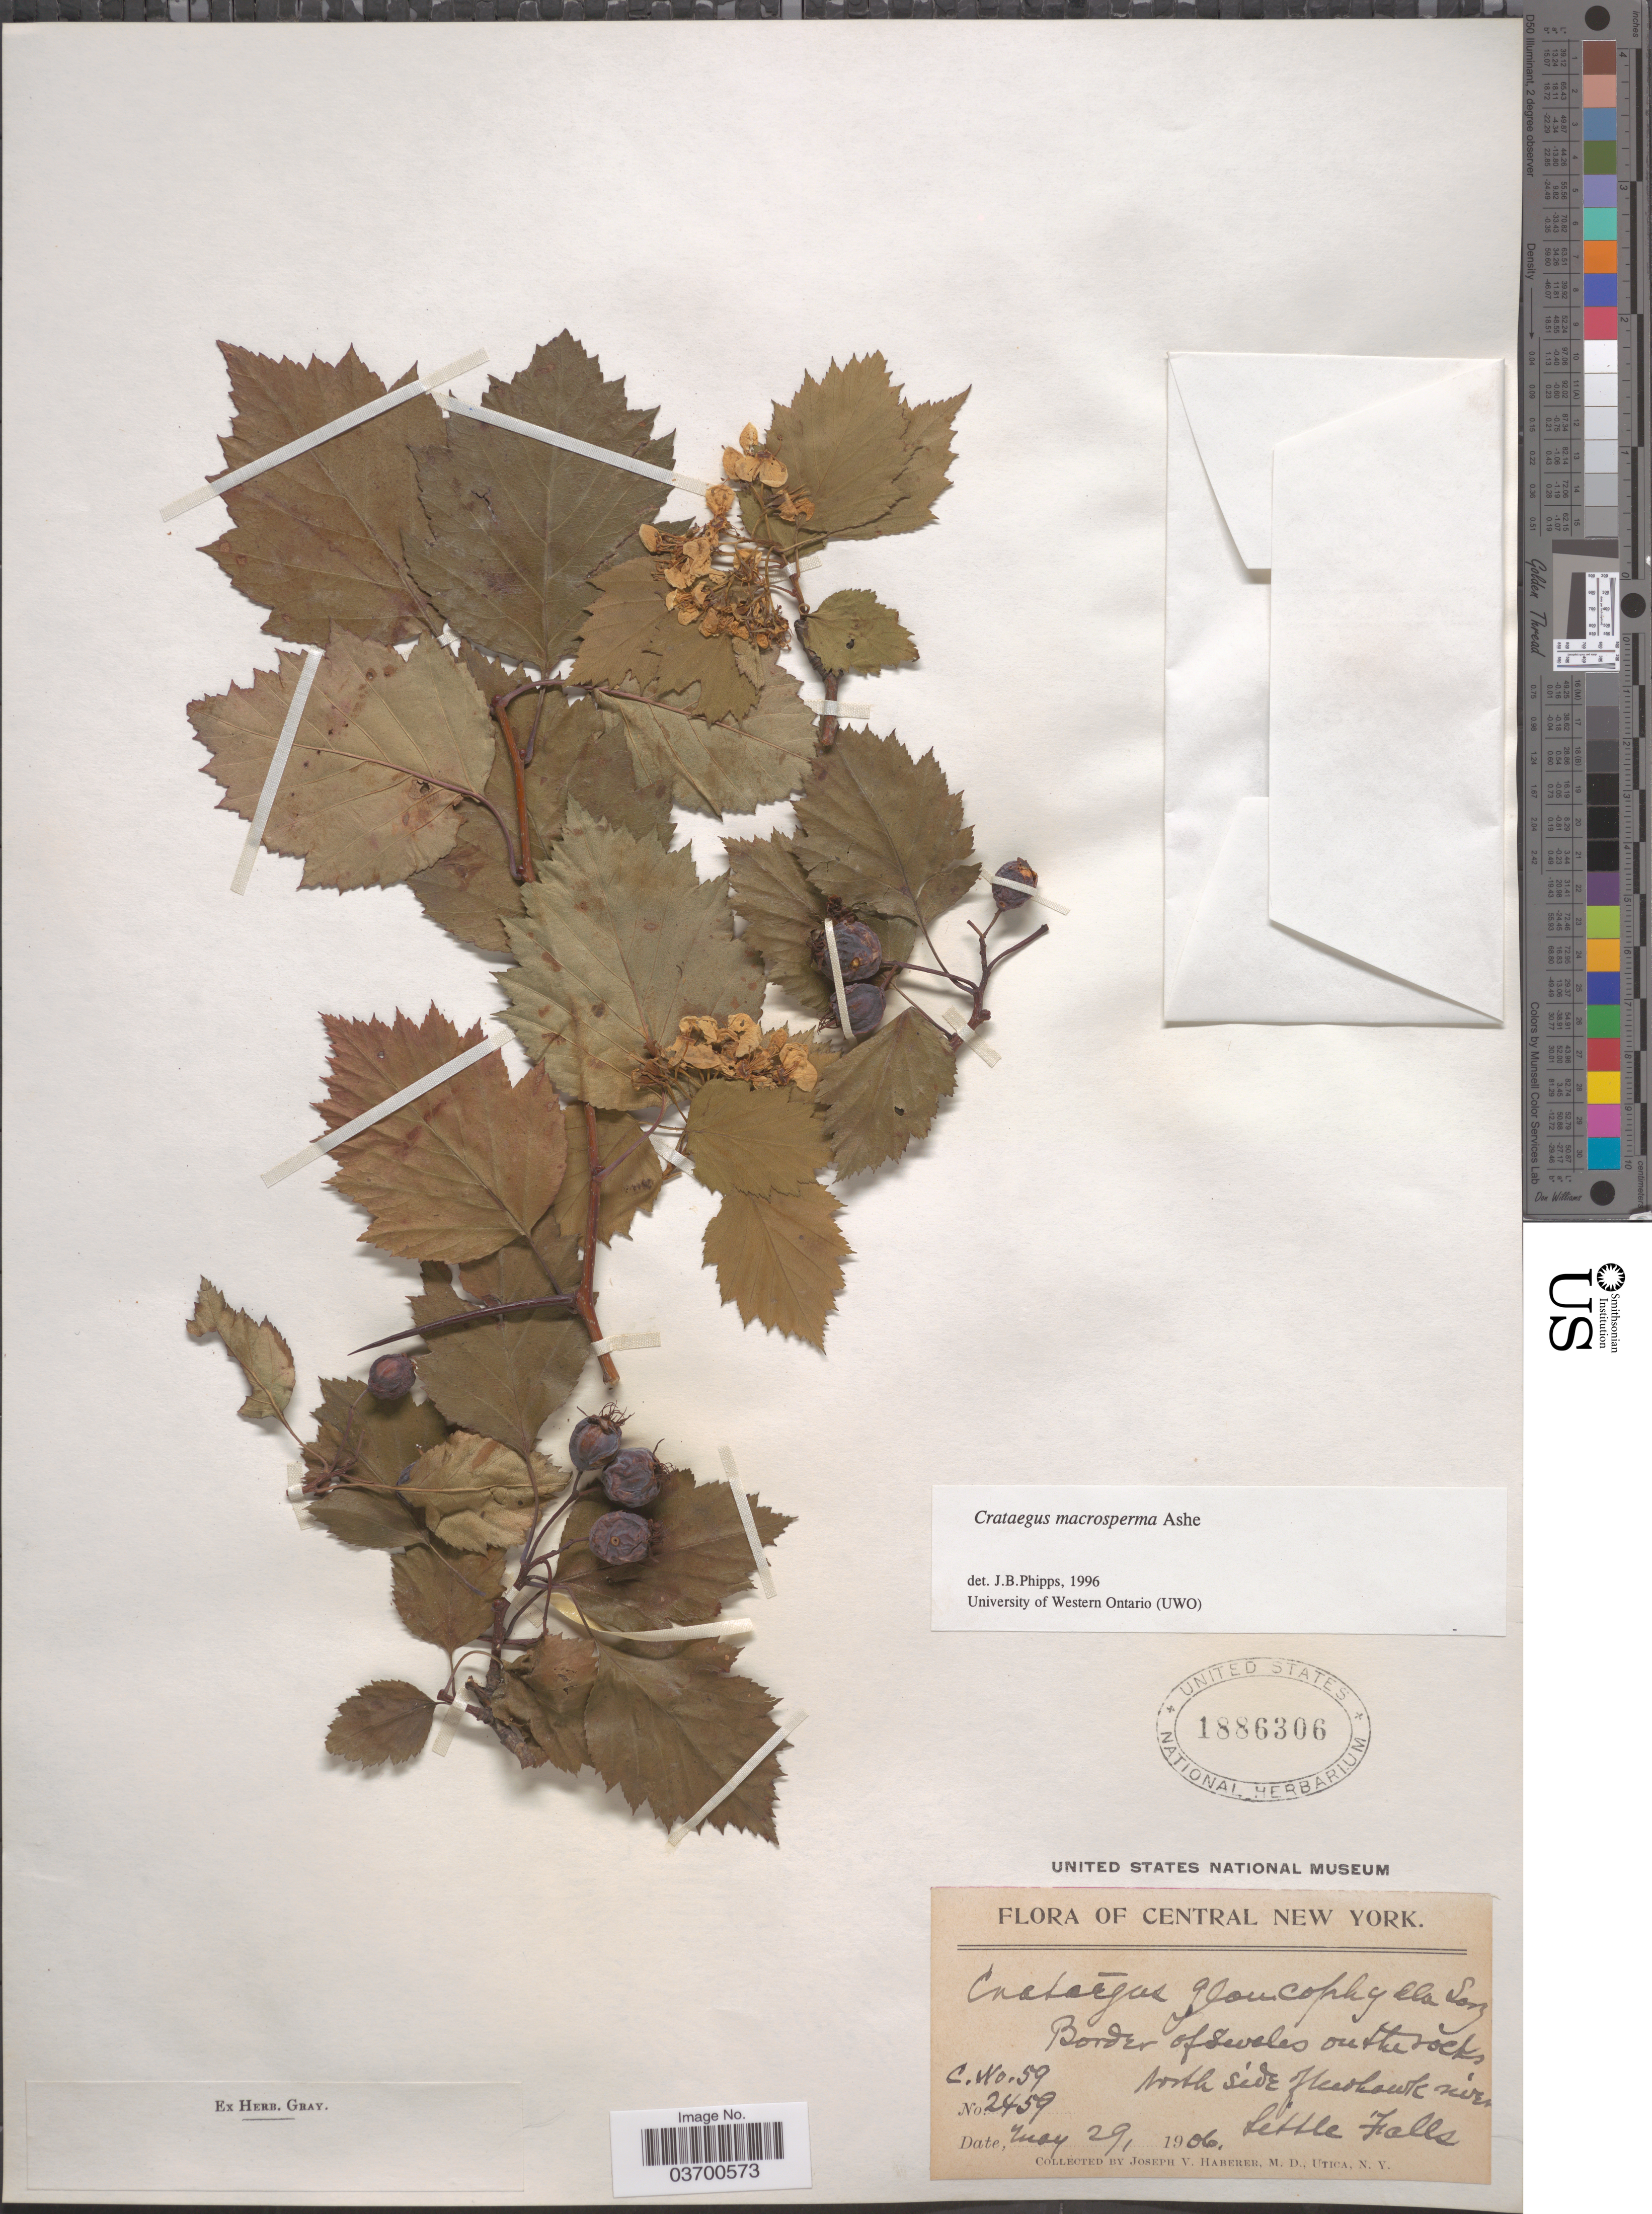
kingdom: Plantae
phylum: Tracheophyta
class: Magnoliopsida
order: Rosales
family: Rosaceae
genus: Crataegus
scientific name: Crataegus macrosperma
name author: Ashe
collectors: J. Harberer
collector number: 2459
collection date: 1906-05-29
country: United States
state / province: New York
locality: Central New York. Border of Swales on the rocks, north side of Mohawk river Little Falls.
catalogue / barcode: US 1886306